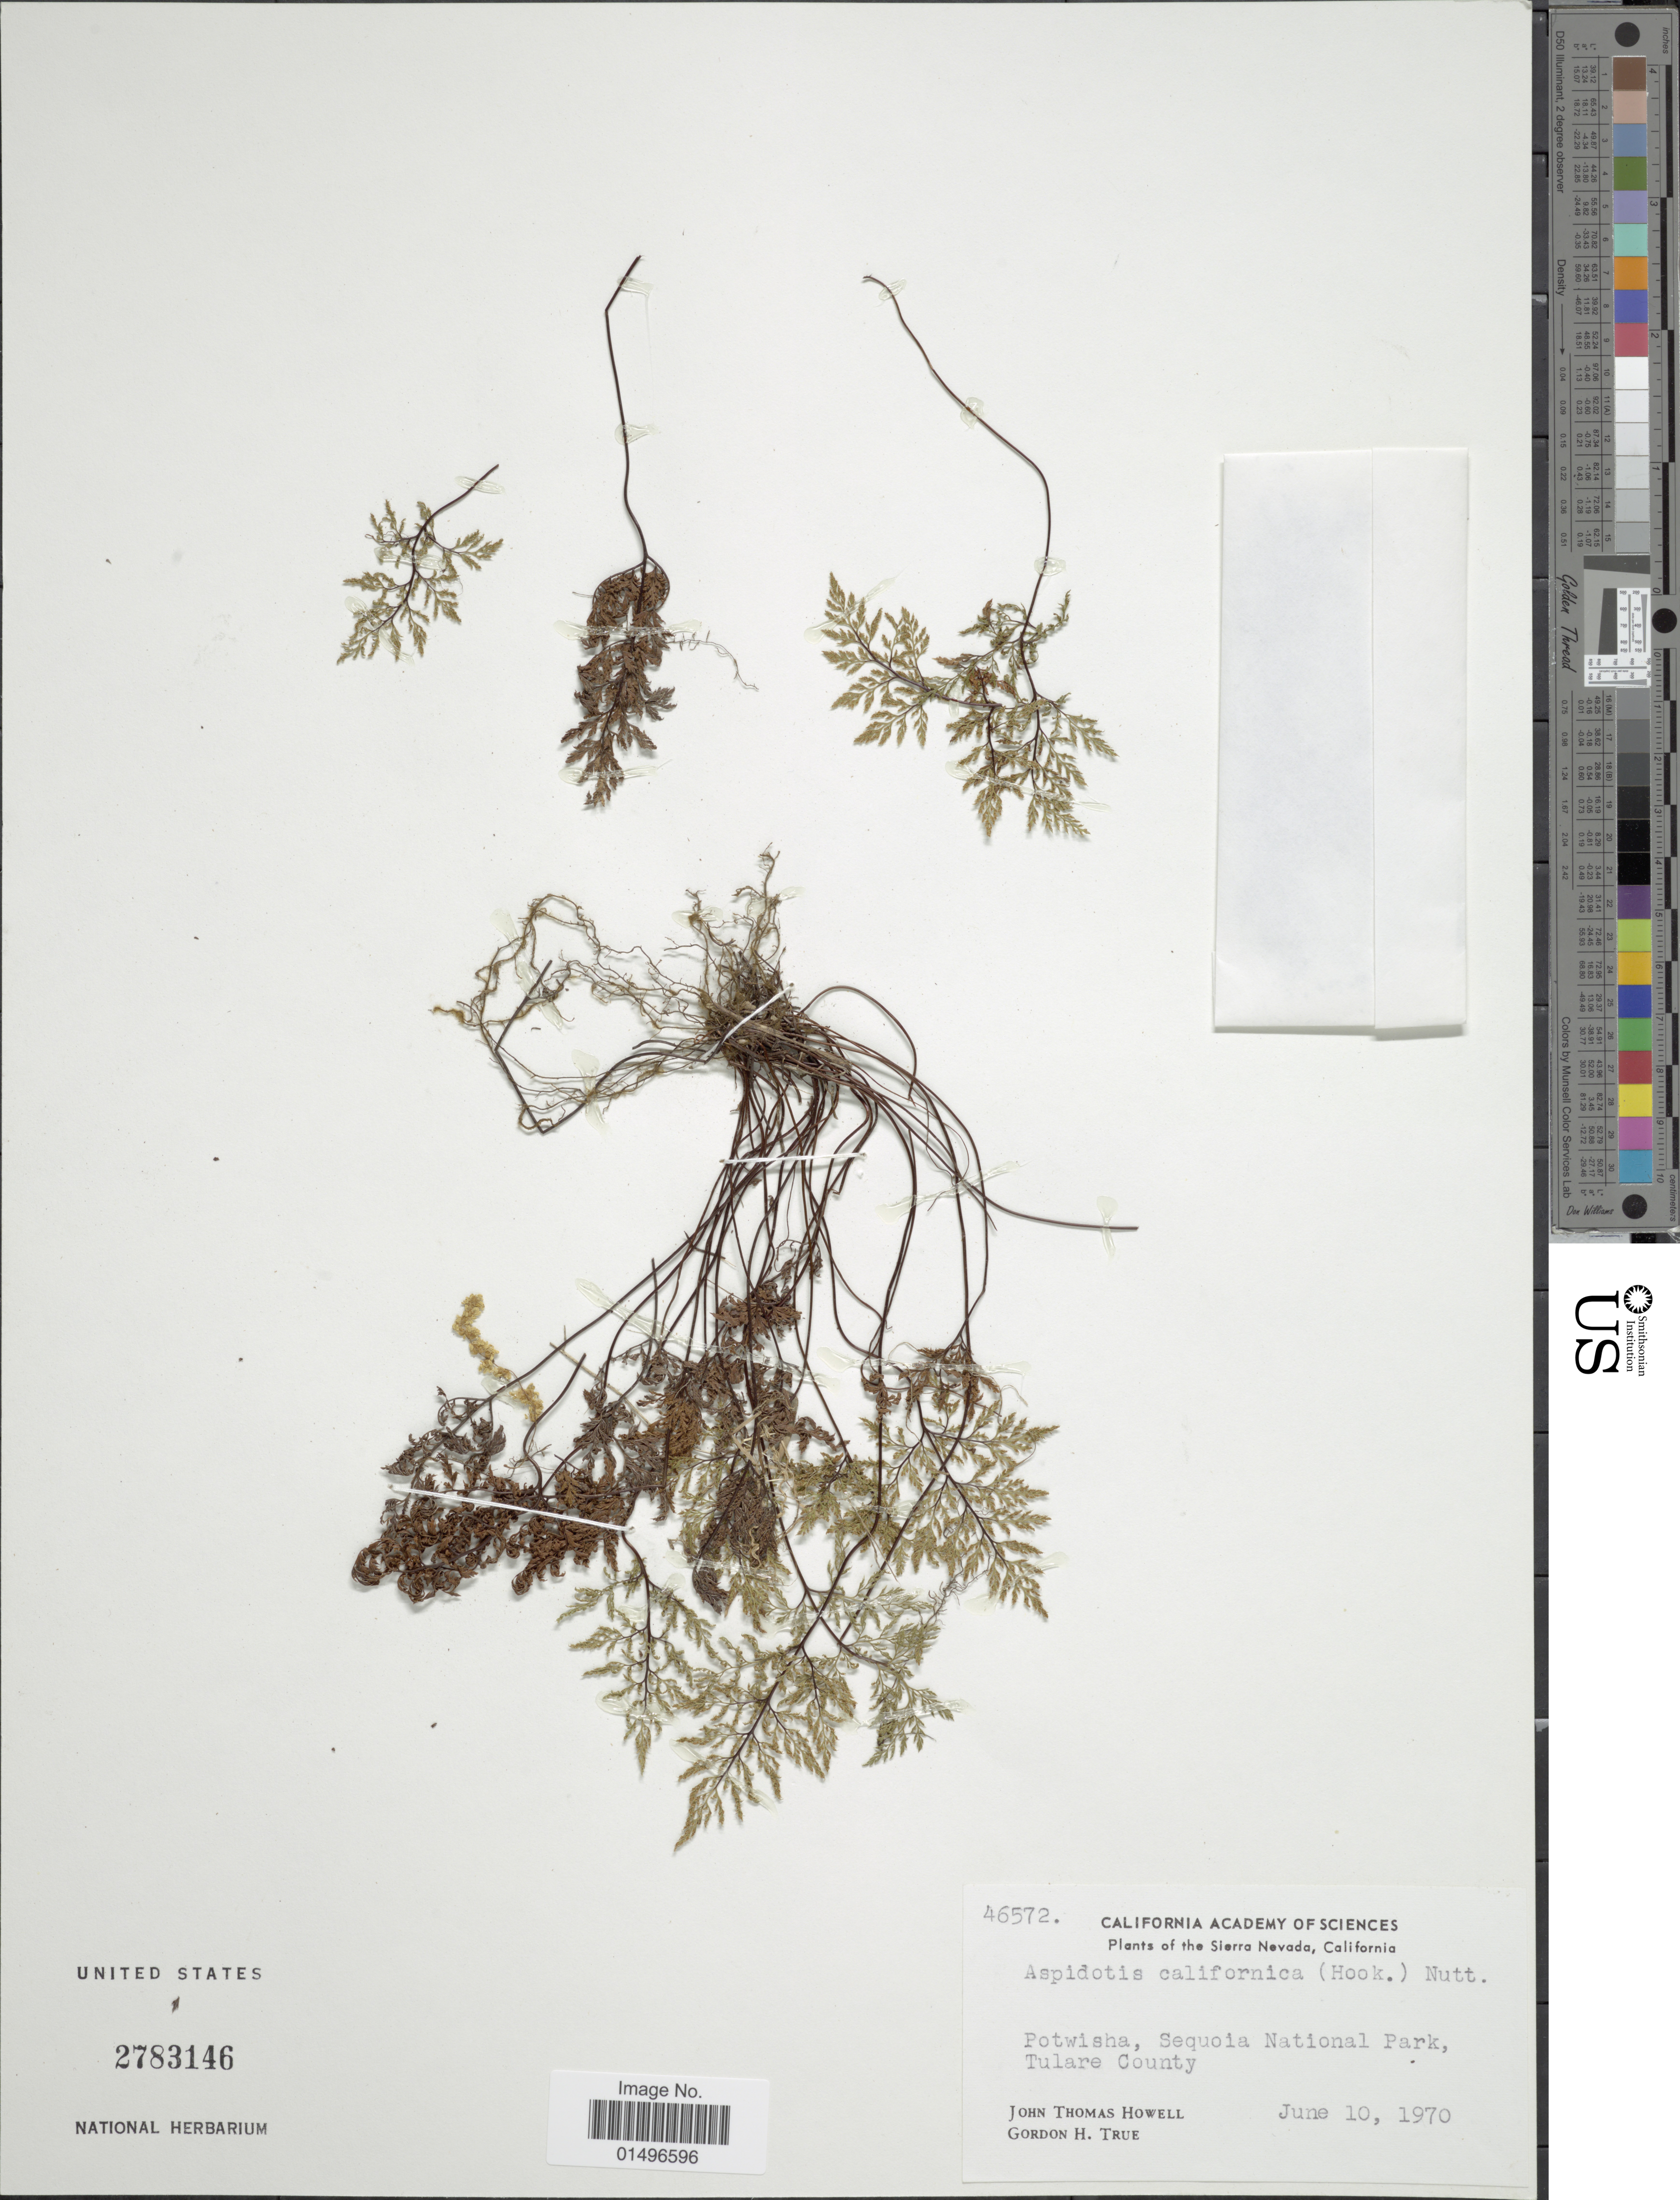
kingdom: Plantae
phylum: Tracheophyta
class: Polypodiopsida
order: Polypodiales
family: Pteridaceae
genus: Aspidotis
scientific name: Aspidotis californica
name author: (Hook.) Nutt. ex Copel.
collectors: J. T. Howell & G. H. True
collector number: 46572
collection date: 1970-06-10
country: United States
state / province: California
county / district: Tulare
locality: California, Sierra Nevada, Potwisha, Sequoia National Park, Tulare County.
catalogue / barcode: US 2783146